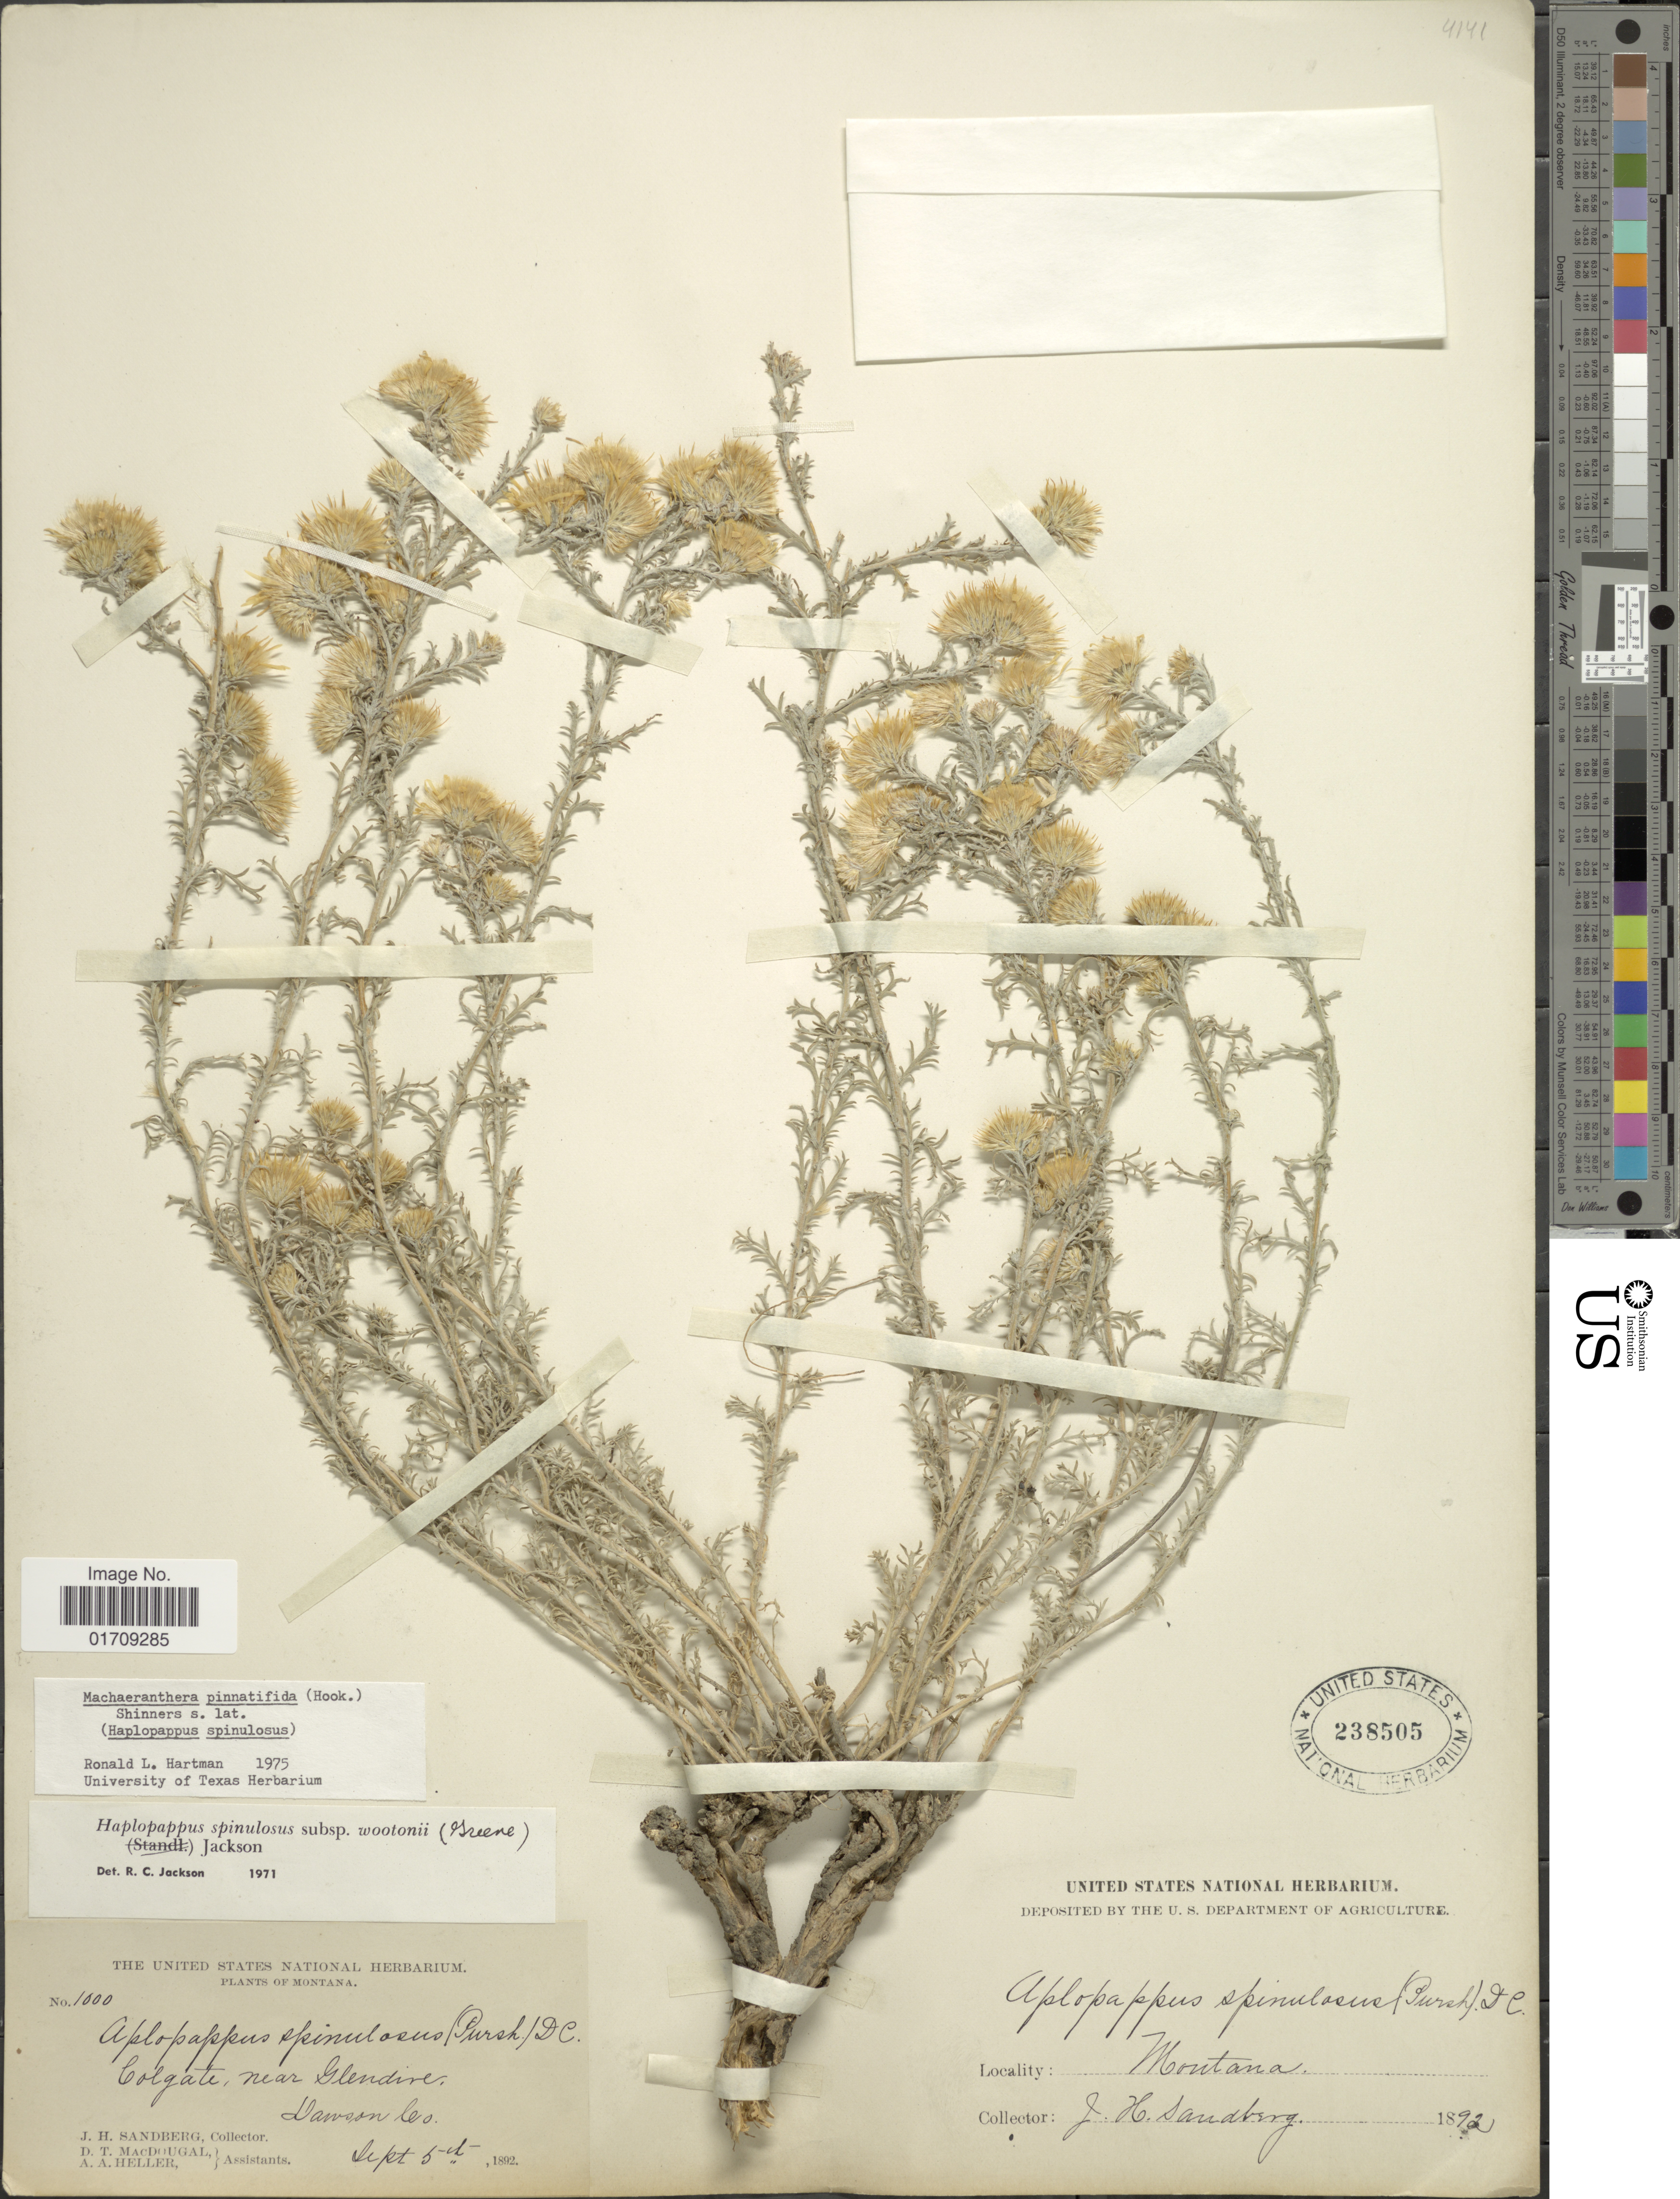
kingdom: Plantae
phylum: Tracheophyta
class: Magnoliopsida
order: Asterales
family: Asteraceae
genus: Machaeranthera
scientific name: Machaeranthera pinnatifida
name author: (Hook.) Shinners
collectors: J. H. Sandberg, D. T. MacDougal & A. A. Heller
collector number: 1000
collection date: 1892-09-05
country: United States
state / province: Montana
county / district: Dawson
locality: Colgate, near Glendive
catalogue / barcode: US 238505